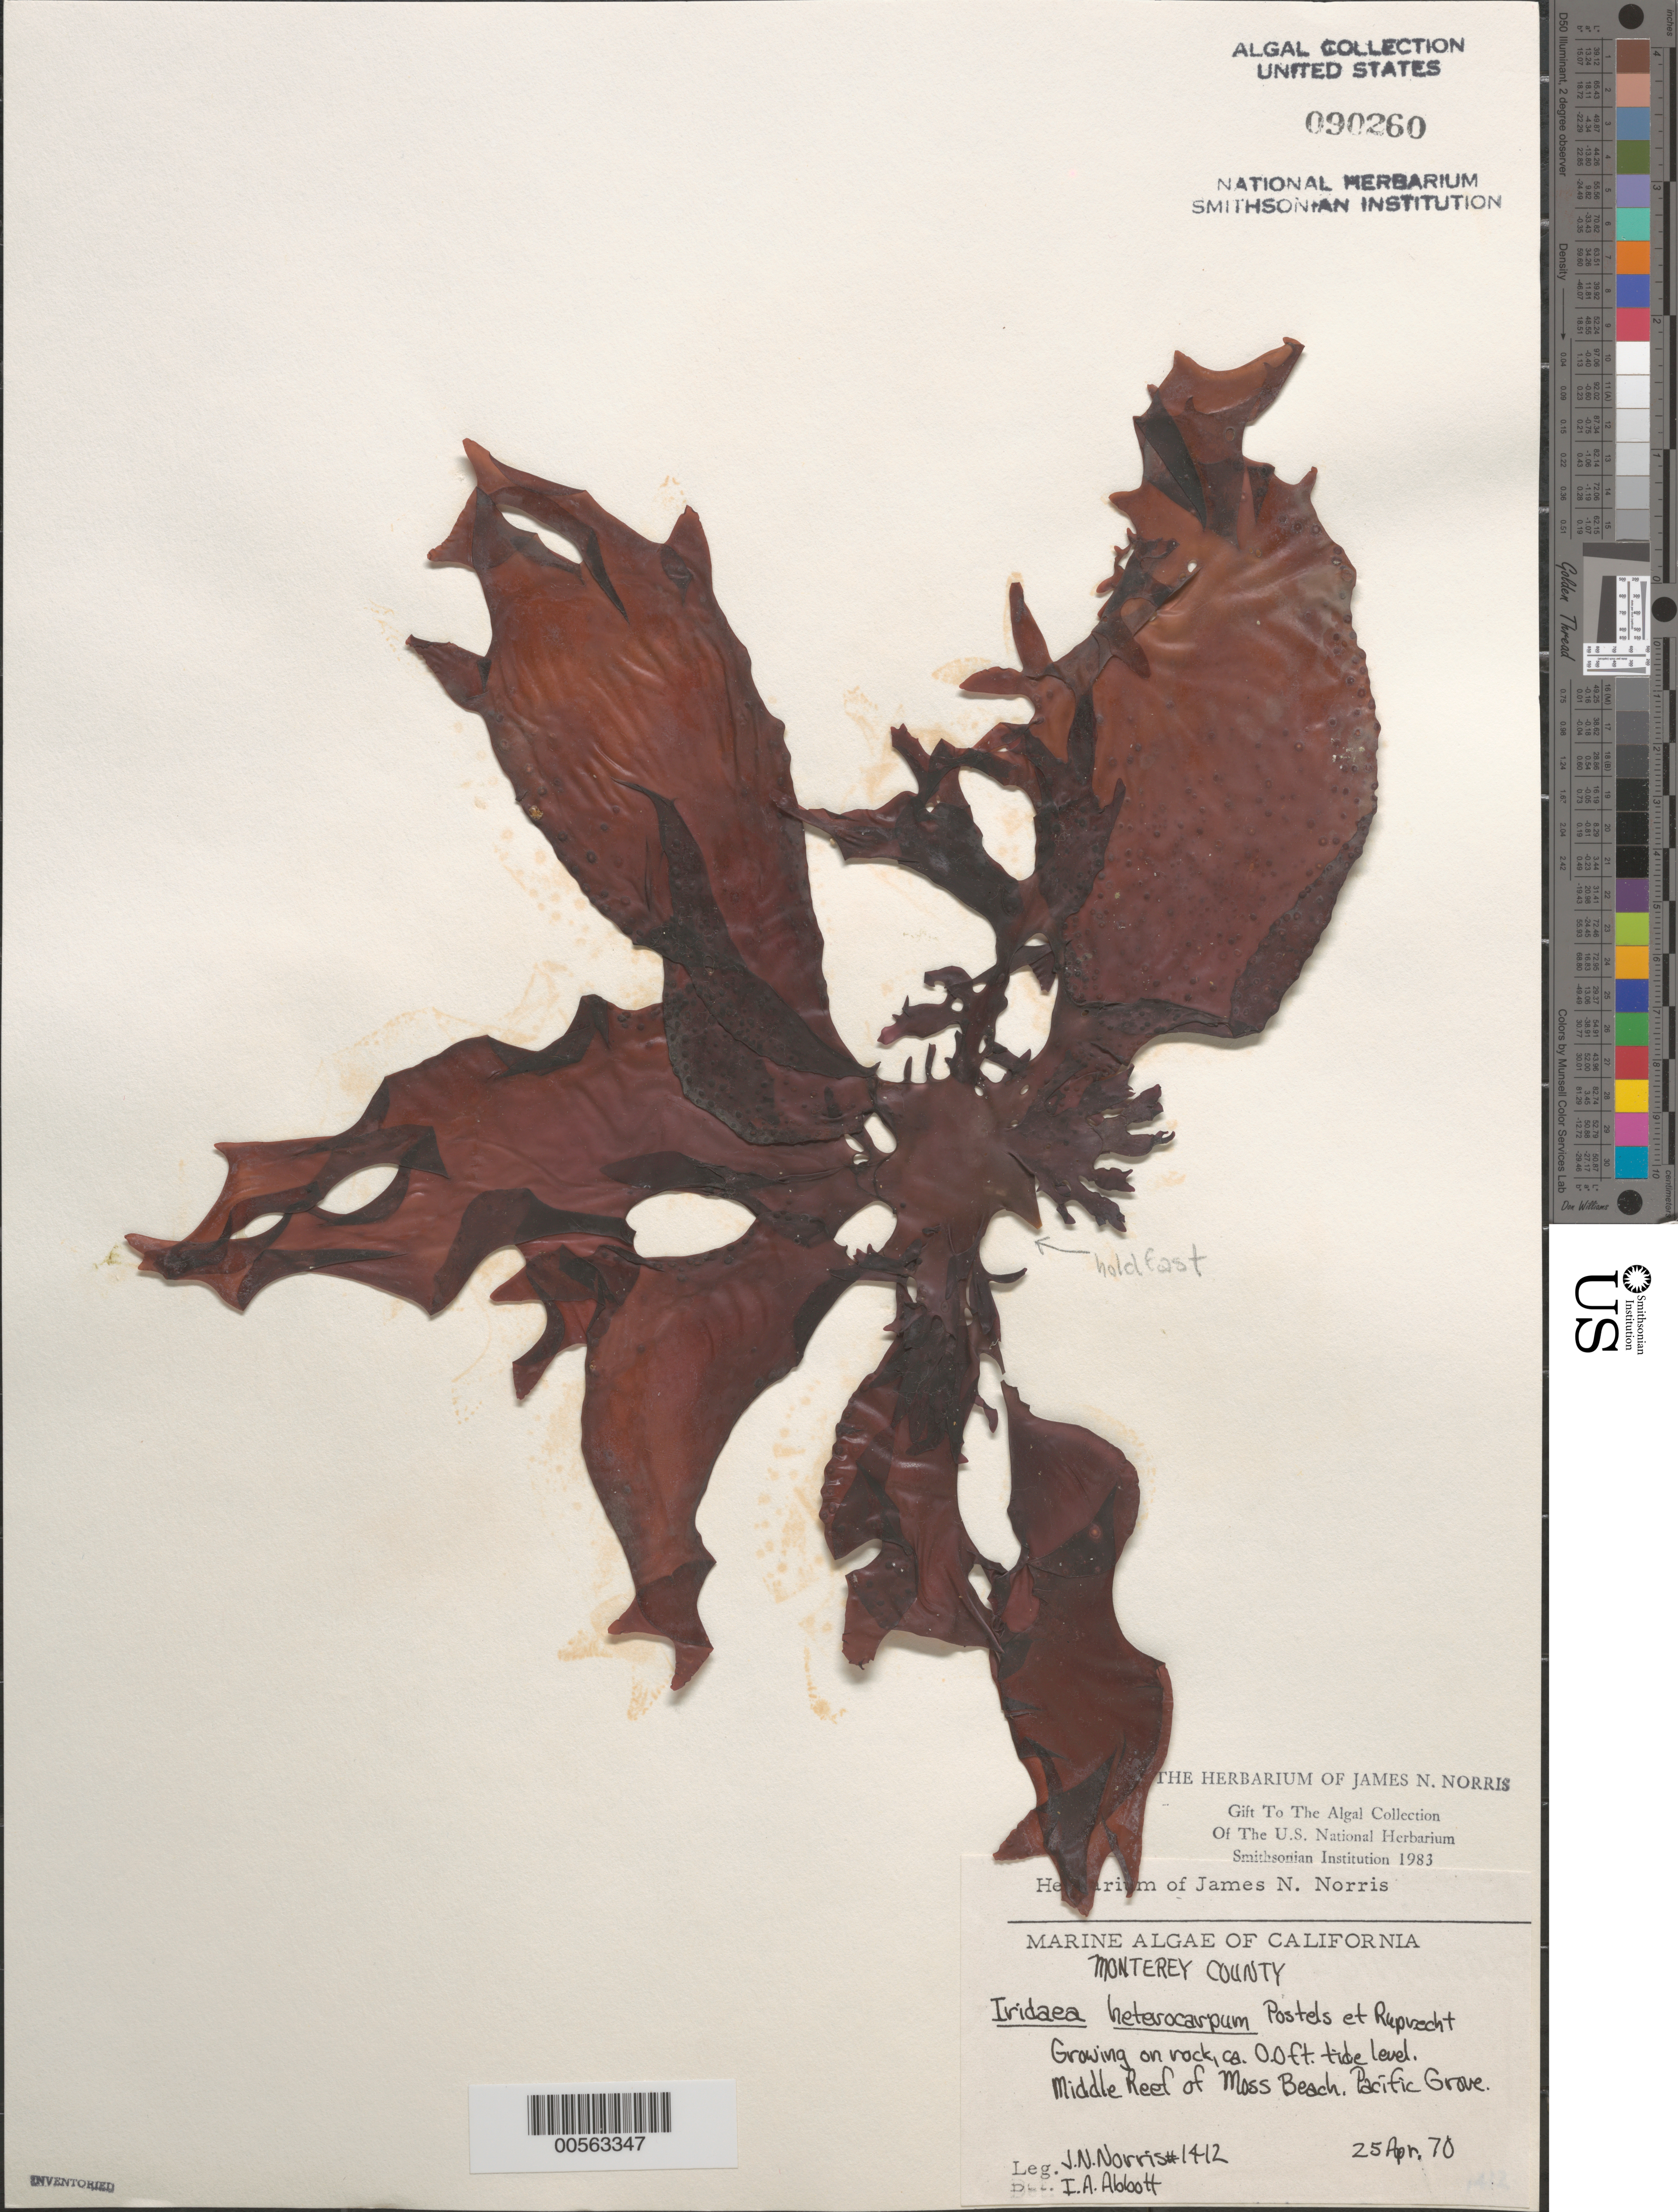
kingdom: Plantae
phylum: Rhodophyta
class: Florideophyceae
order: Gigartinales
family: Gigartinaceae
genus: Iridaea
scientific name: Iridaea heterocarpa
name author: Postels & Rupr.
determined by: Abbott, Isabella A.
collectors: J. N. Norris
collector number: JN-1412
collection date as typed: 25 Apr 1970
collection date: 1970-04-25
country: United States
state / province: California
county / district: Monterey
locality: Middle reef of Moss Beach, Pacific Grove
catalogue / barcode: US 90260